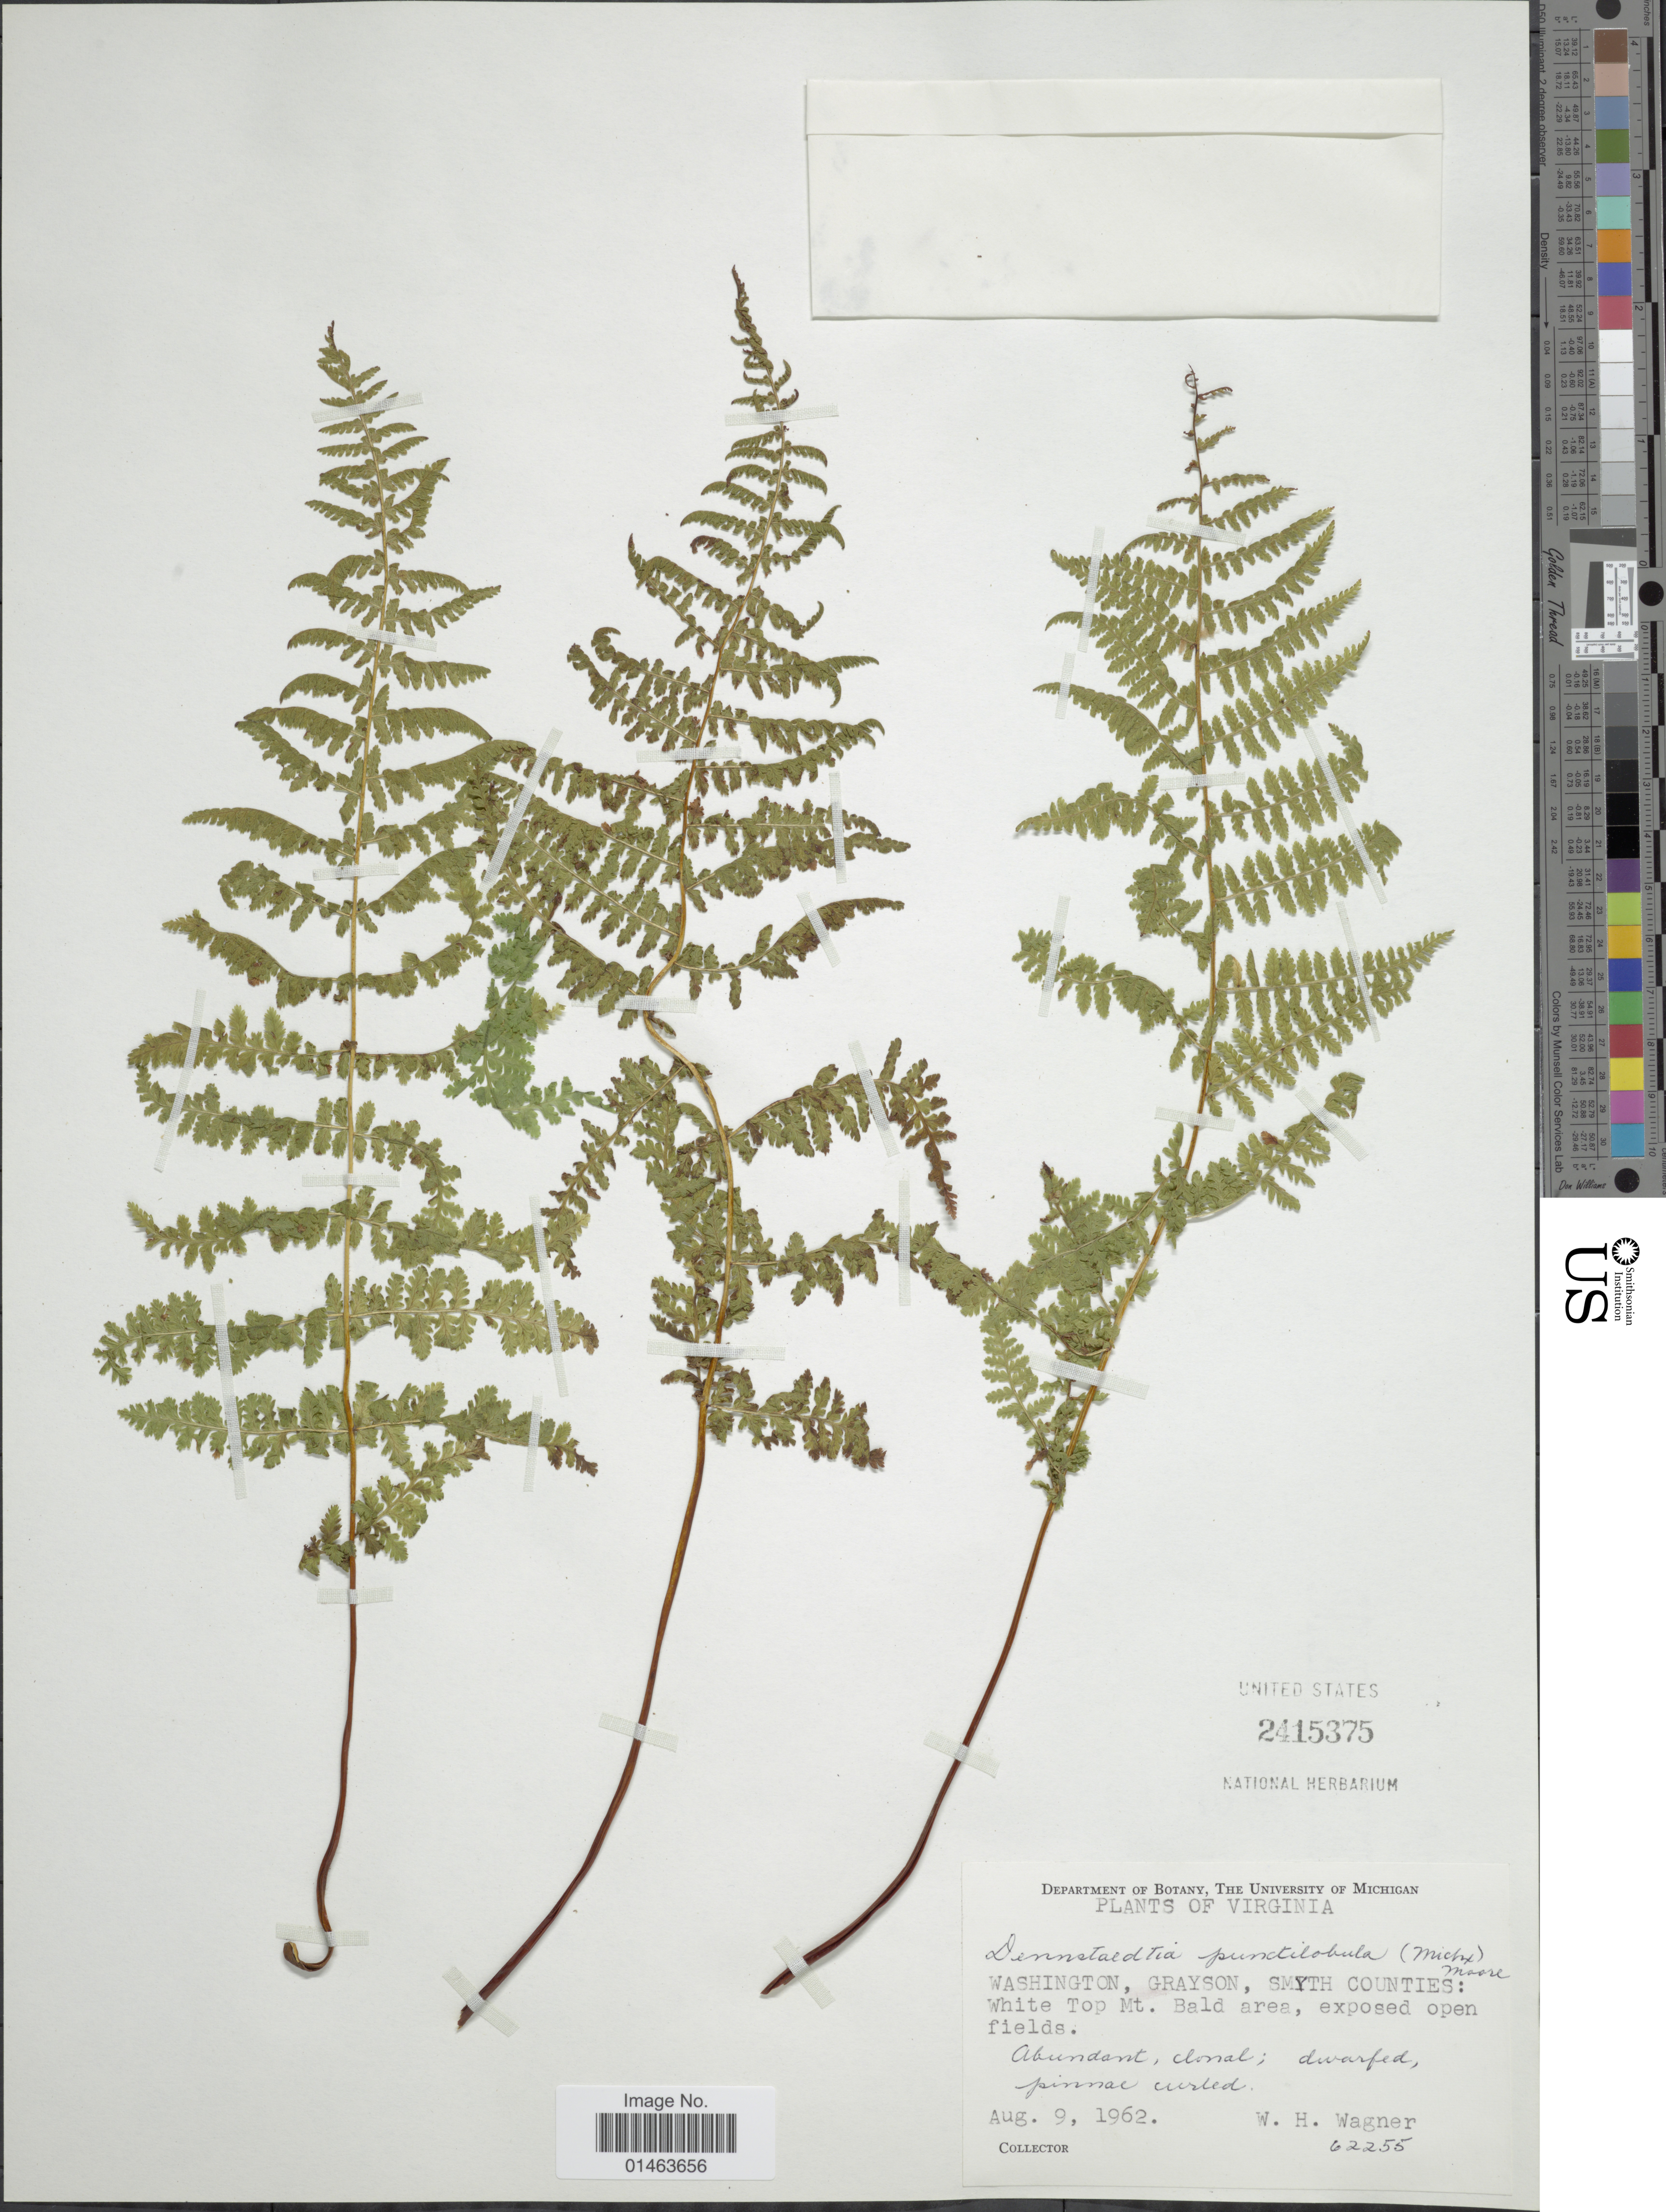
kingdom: Plantae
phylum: Tracheophyta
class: Polypodiopsida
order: Polypodiales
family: Dennstaedtiaceae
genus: Dennstaedtia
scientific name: Dennstaedtia punctilobula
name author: (Michx.) T. Moore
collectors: W. H. Wagner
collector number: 62255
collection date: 1962-08-08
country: United States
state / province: Virginia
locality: WAshington, Grayson, Smith Counties: White Top Mt. Bald area, exposed open fields.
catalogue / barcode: US 2415375